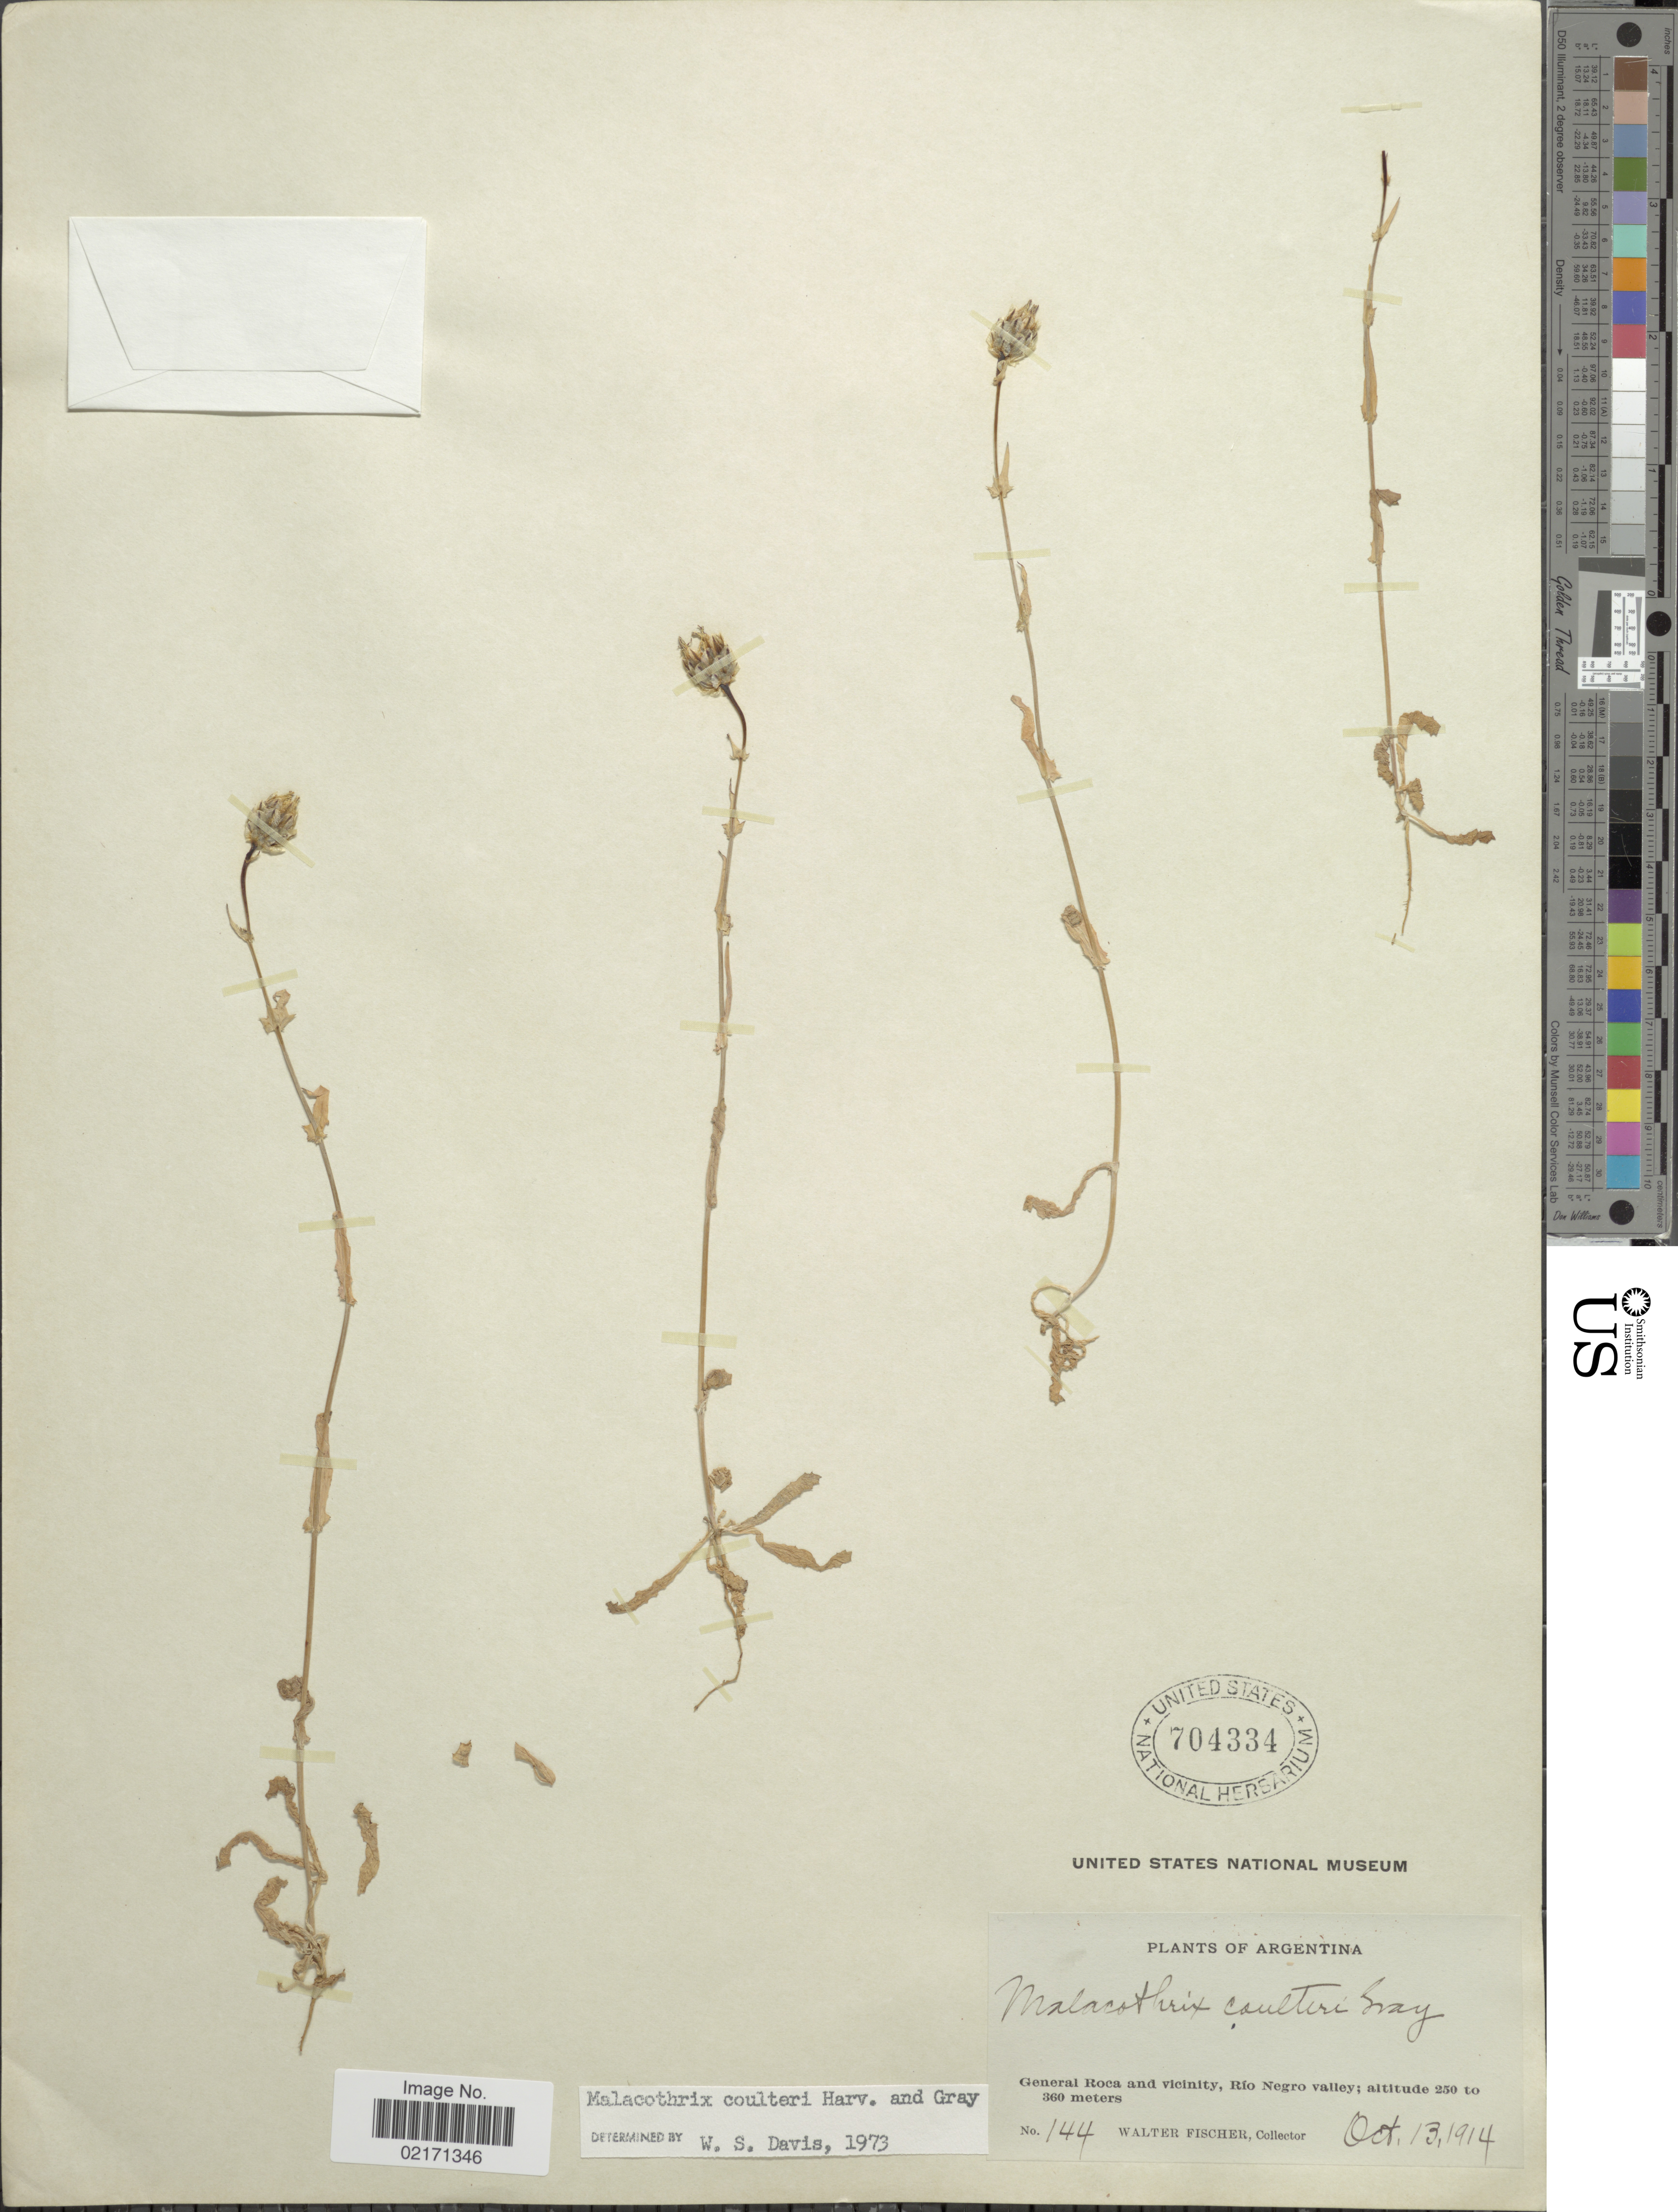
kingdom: Plantae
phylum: Tracheophyta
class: Magnoliopsida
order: Asterales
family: Asteraceae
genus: Malacothrix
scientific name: Malacothrix coulteri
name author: Harv. & A. Gray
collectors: W. Fischer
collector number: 144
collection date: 1914-10-13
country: Argentina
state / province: Rio Negro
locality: General Roca and vicinity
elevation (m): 250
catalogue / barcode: US 704334